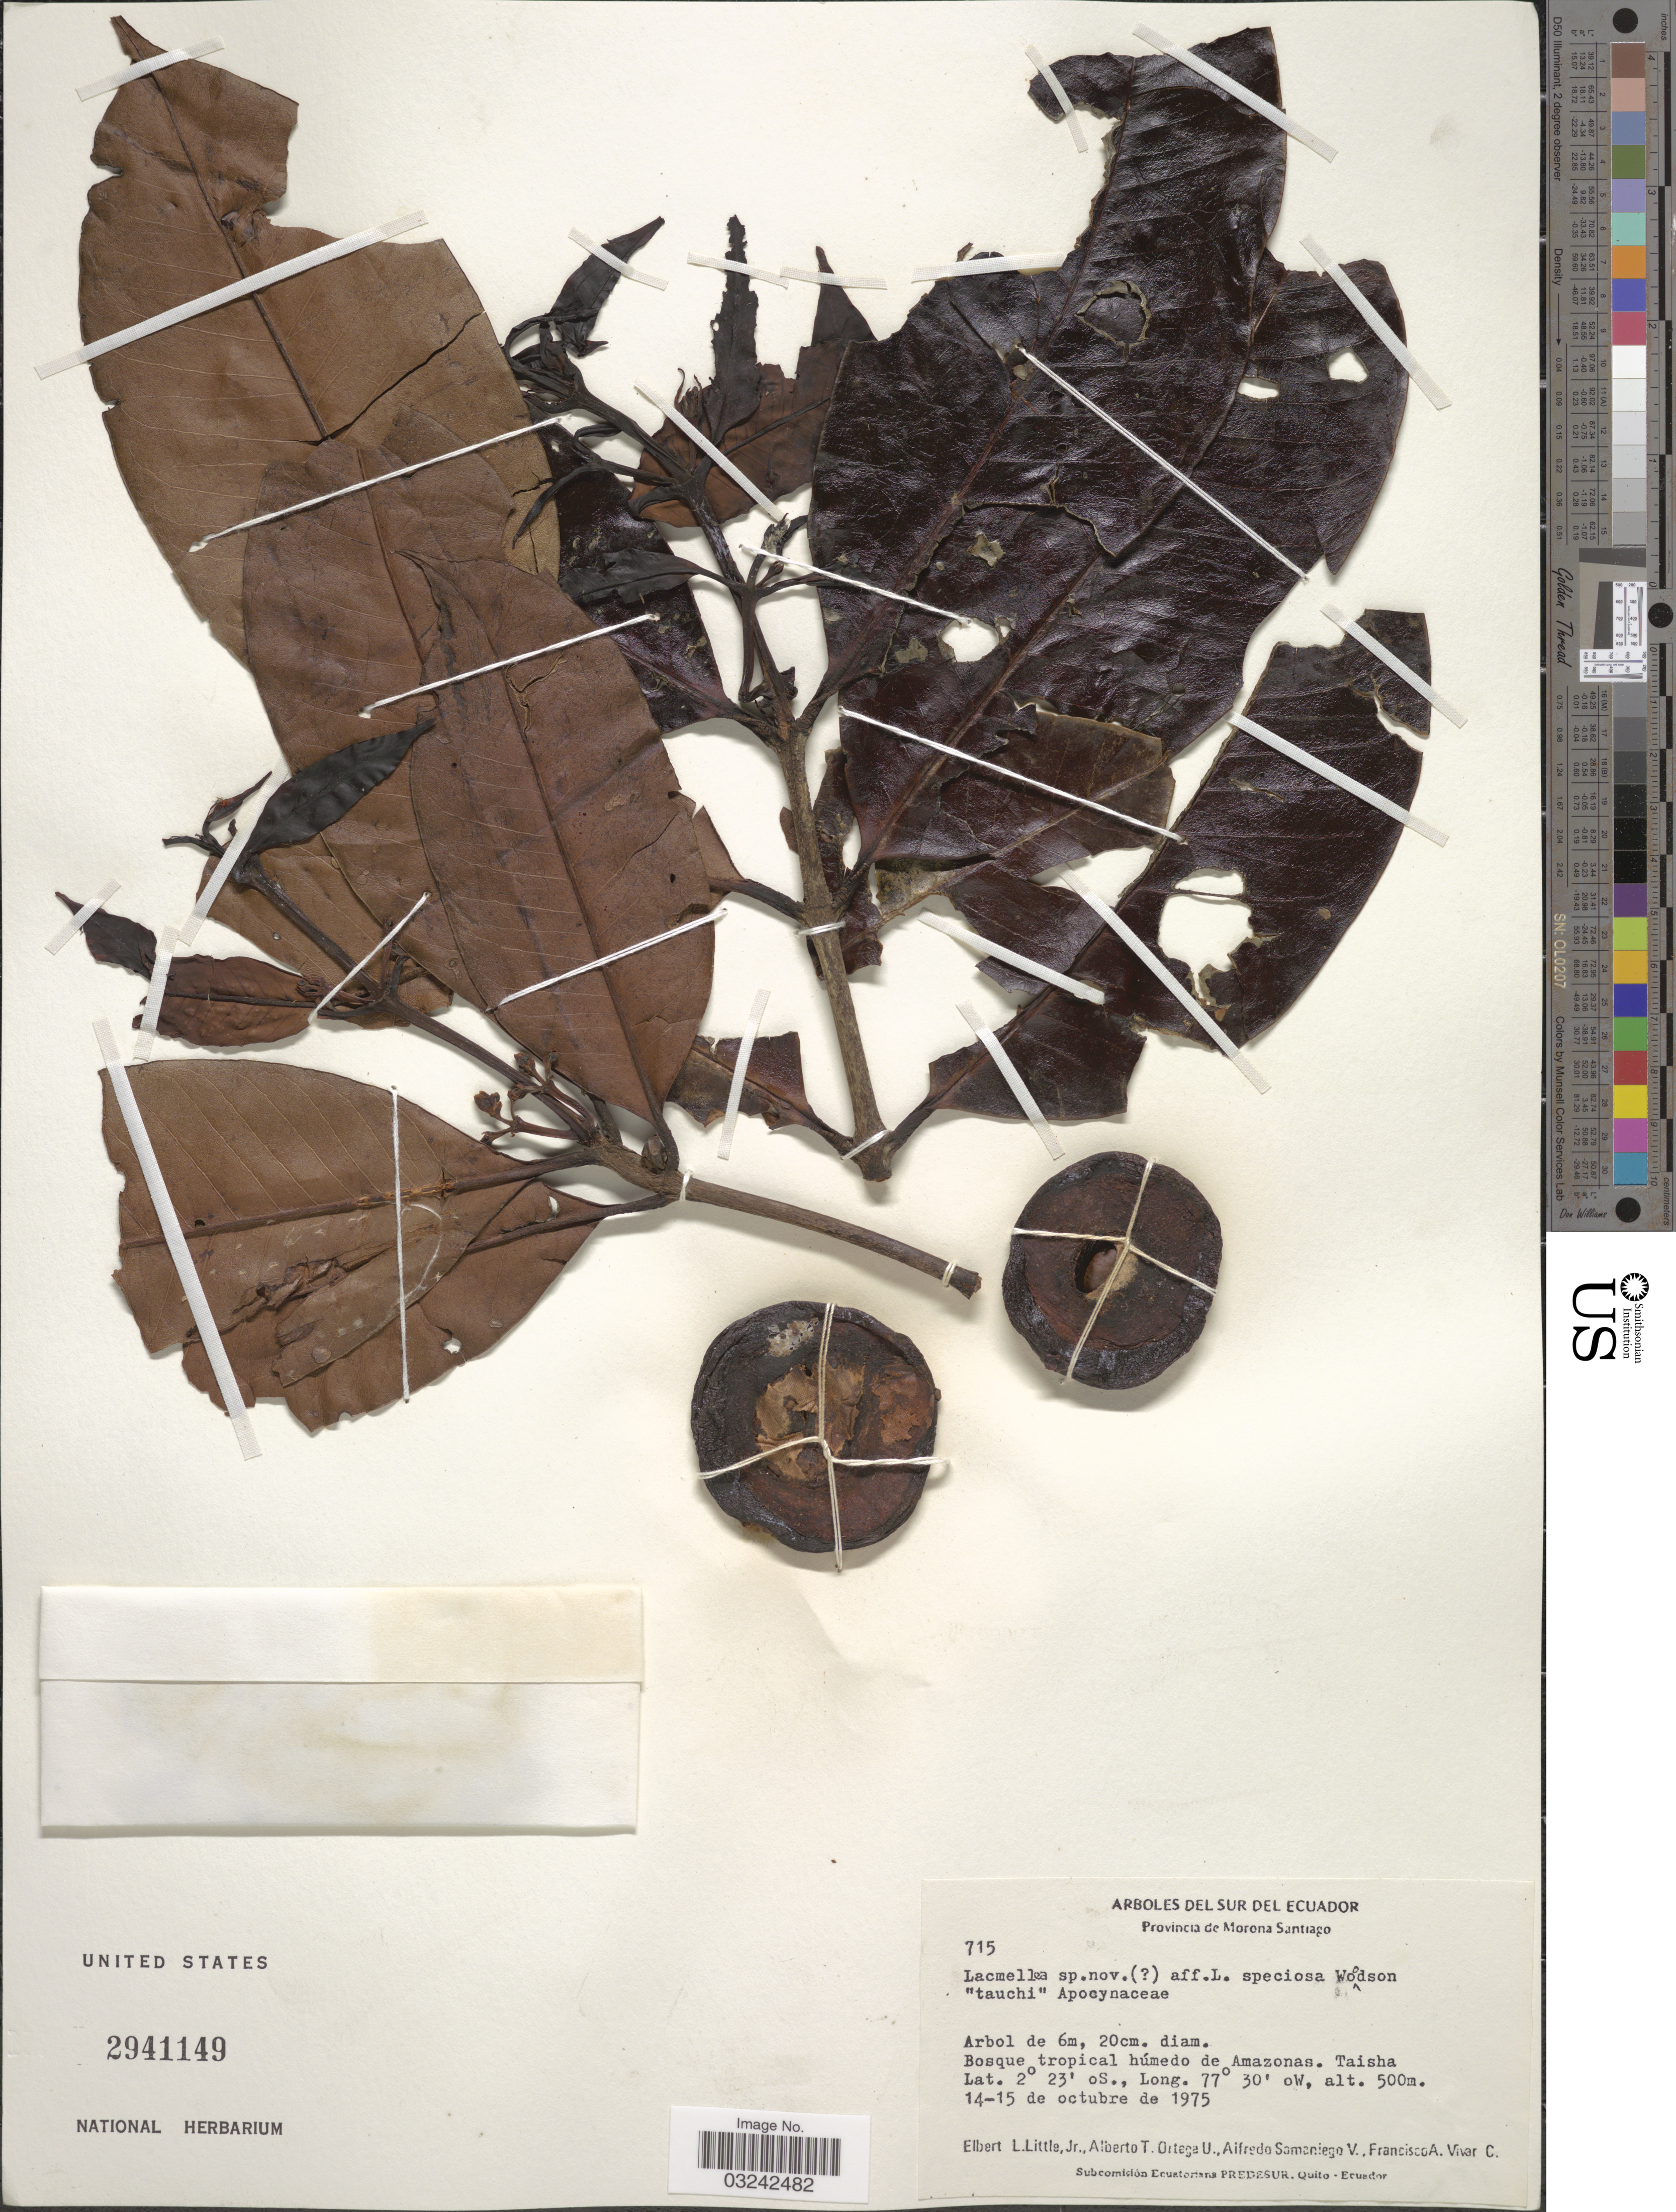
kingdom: Plantae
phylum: Tracheophyta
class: Magnoliopsida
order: Gentianales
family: Apocynaceae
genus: Lacmellea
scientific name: Lacmellea sp.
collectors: E. L. Little, A. T. Ortega U., A. V. Samaniego & F. A. Vivar C.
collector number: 715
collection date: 1975-10-14/1975-10-15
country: Ecuador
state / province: Morona-Santiago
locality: Sur del Ecuador. Bosque tropical húmedo de Amazonas. Taisha.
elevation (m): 500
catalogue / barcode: US 2941149